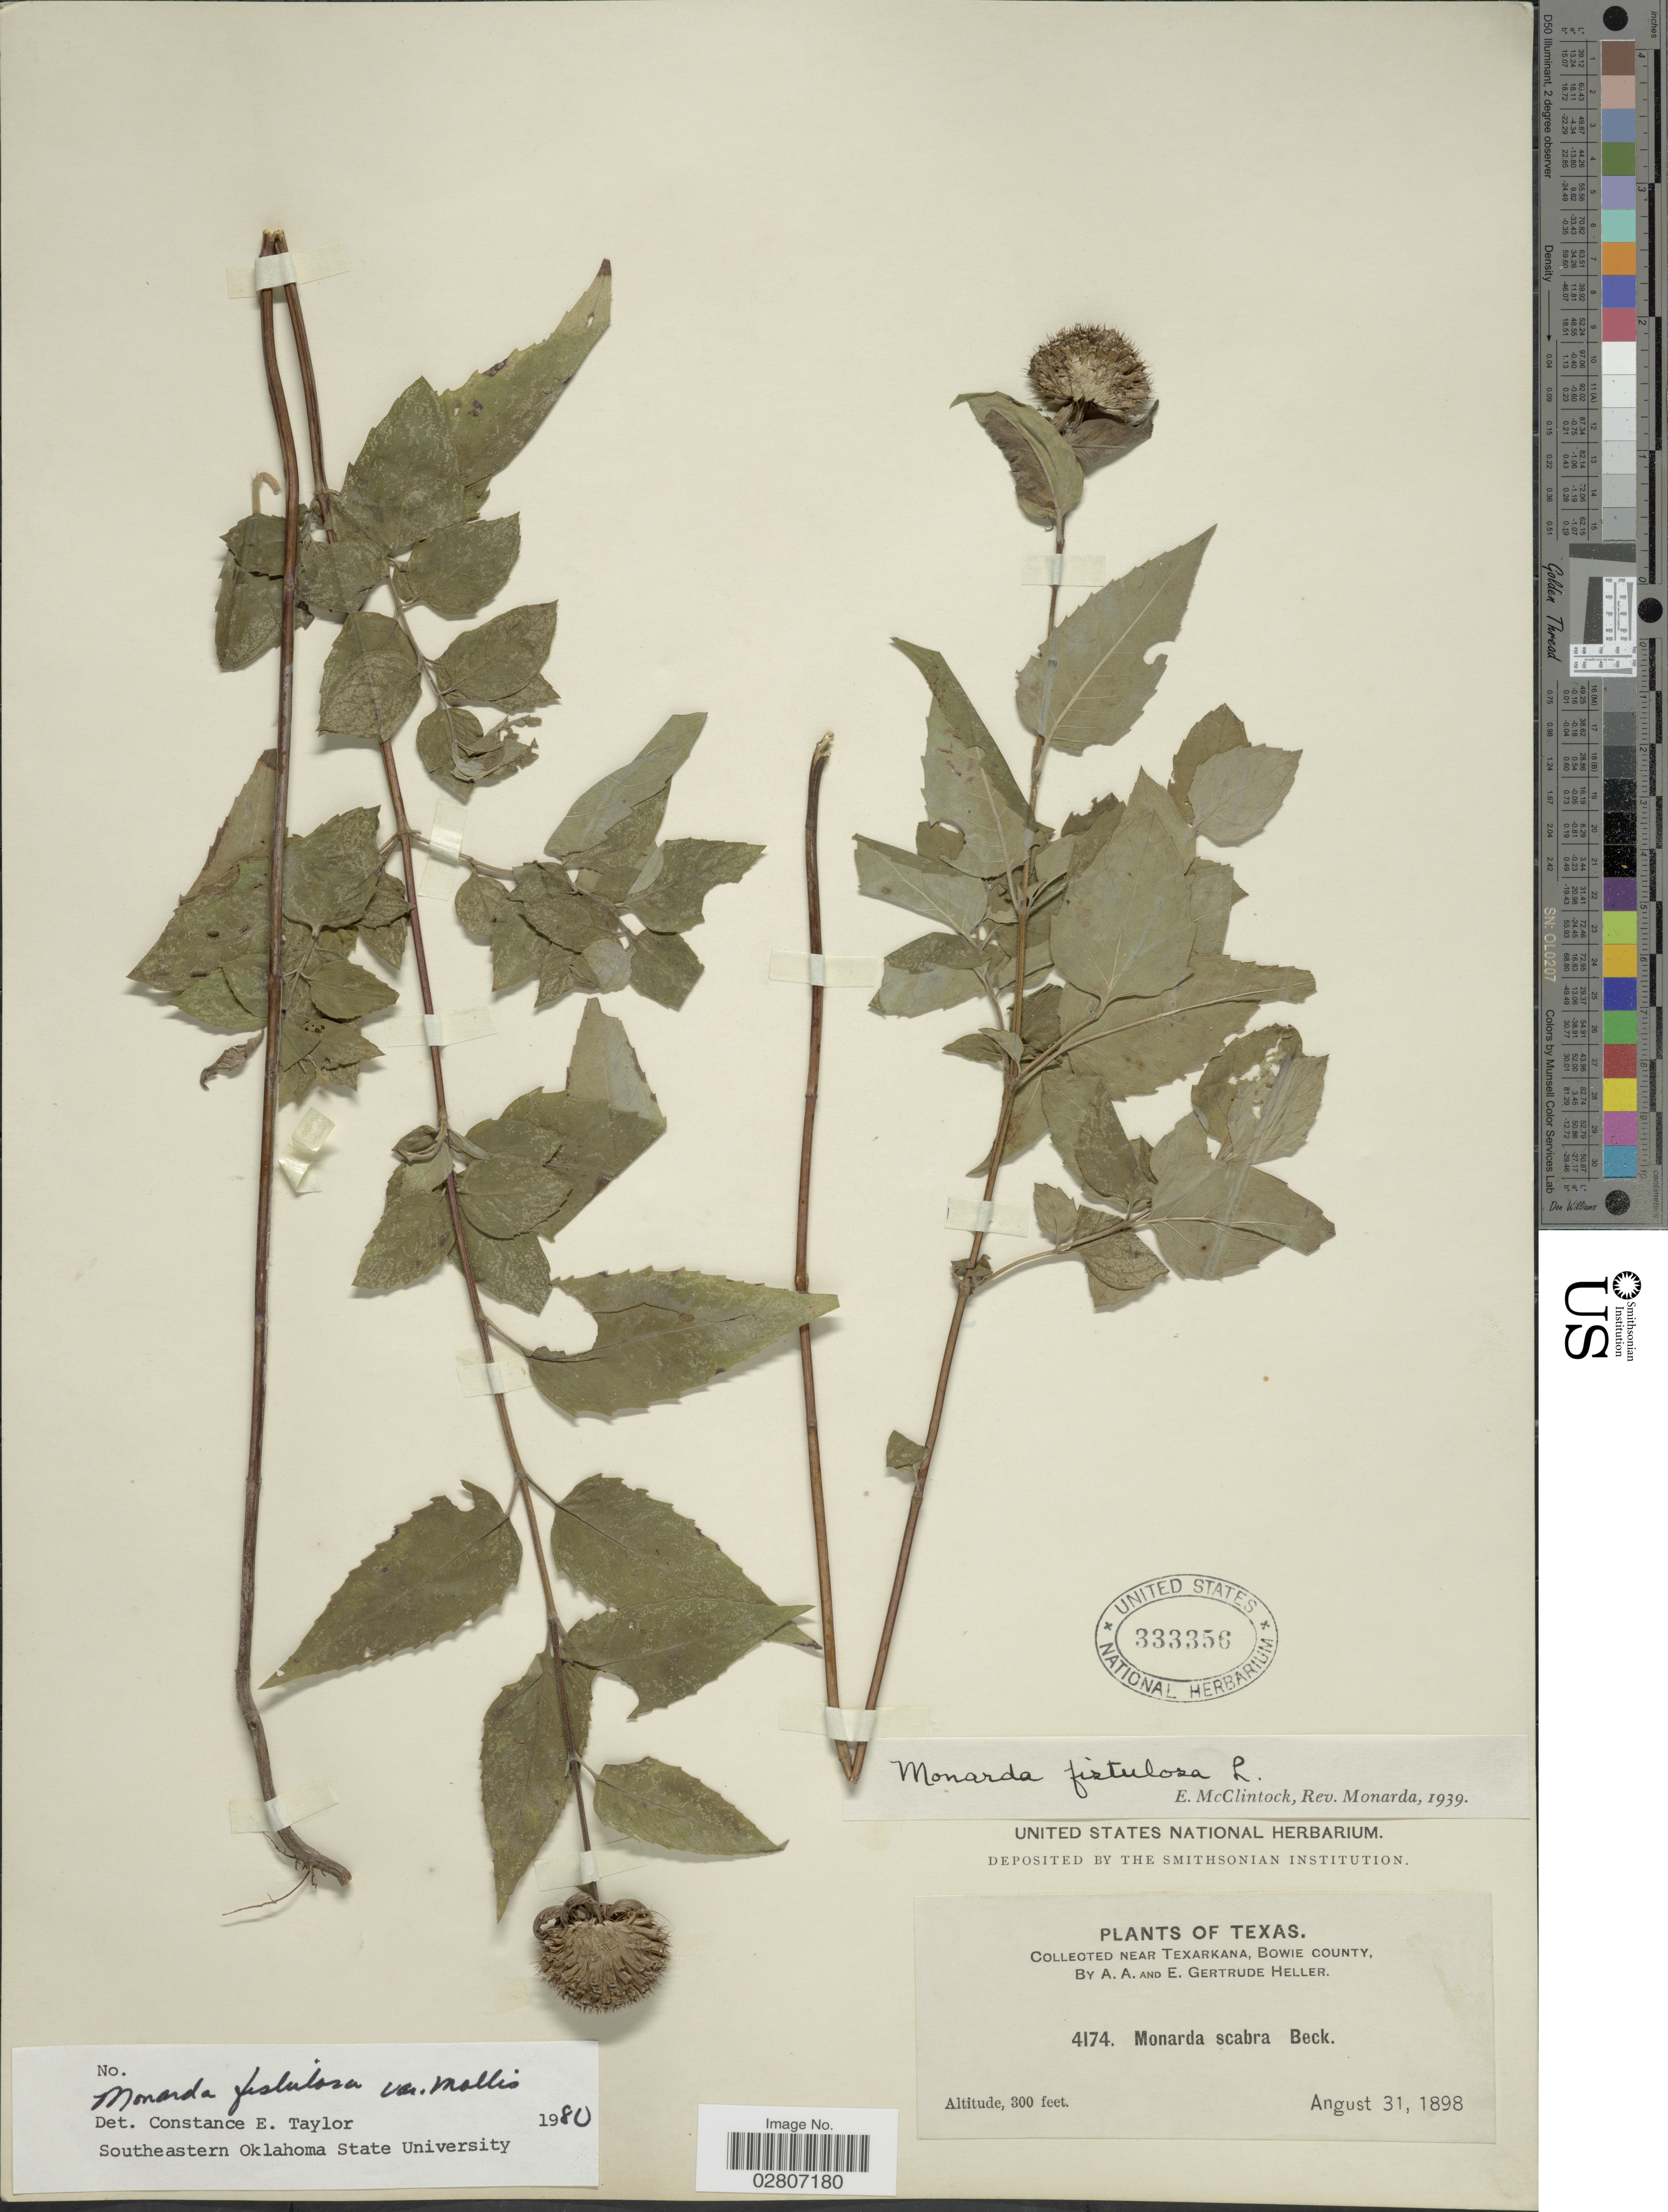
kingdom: Plantae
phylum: Tracheophyta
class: Magnoliopsida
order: Lamiales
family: Lamiaceae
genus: Monarda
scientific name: Monarda fistulosa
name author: L.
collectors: A. A. Heller & E. G. Heller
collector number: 4174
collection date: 1898-08-31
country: United States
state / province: Texas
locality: Near Texarkana, Bowie County.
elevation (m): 91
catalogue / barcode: US 333356